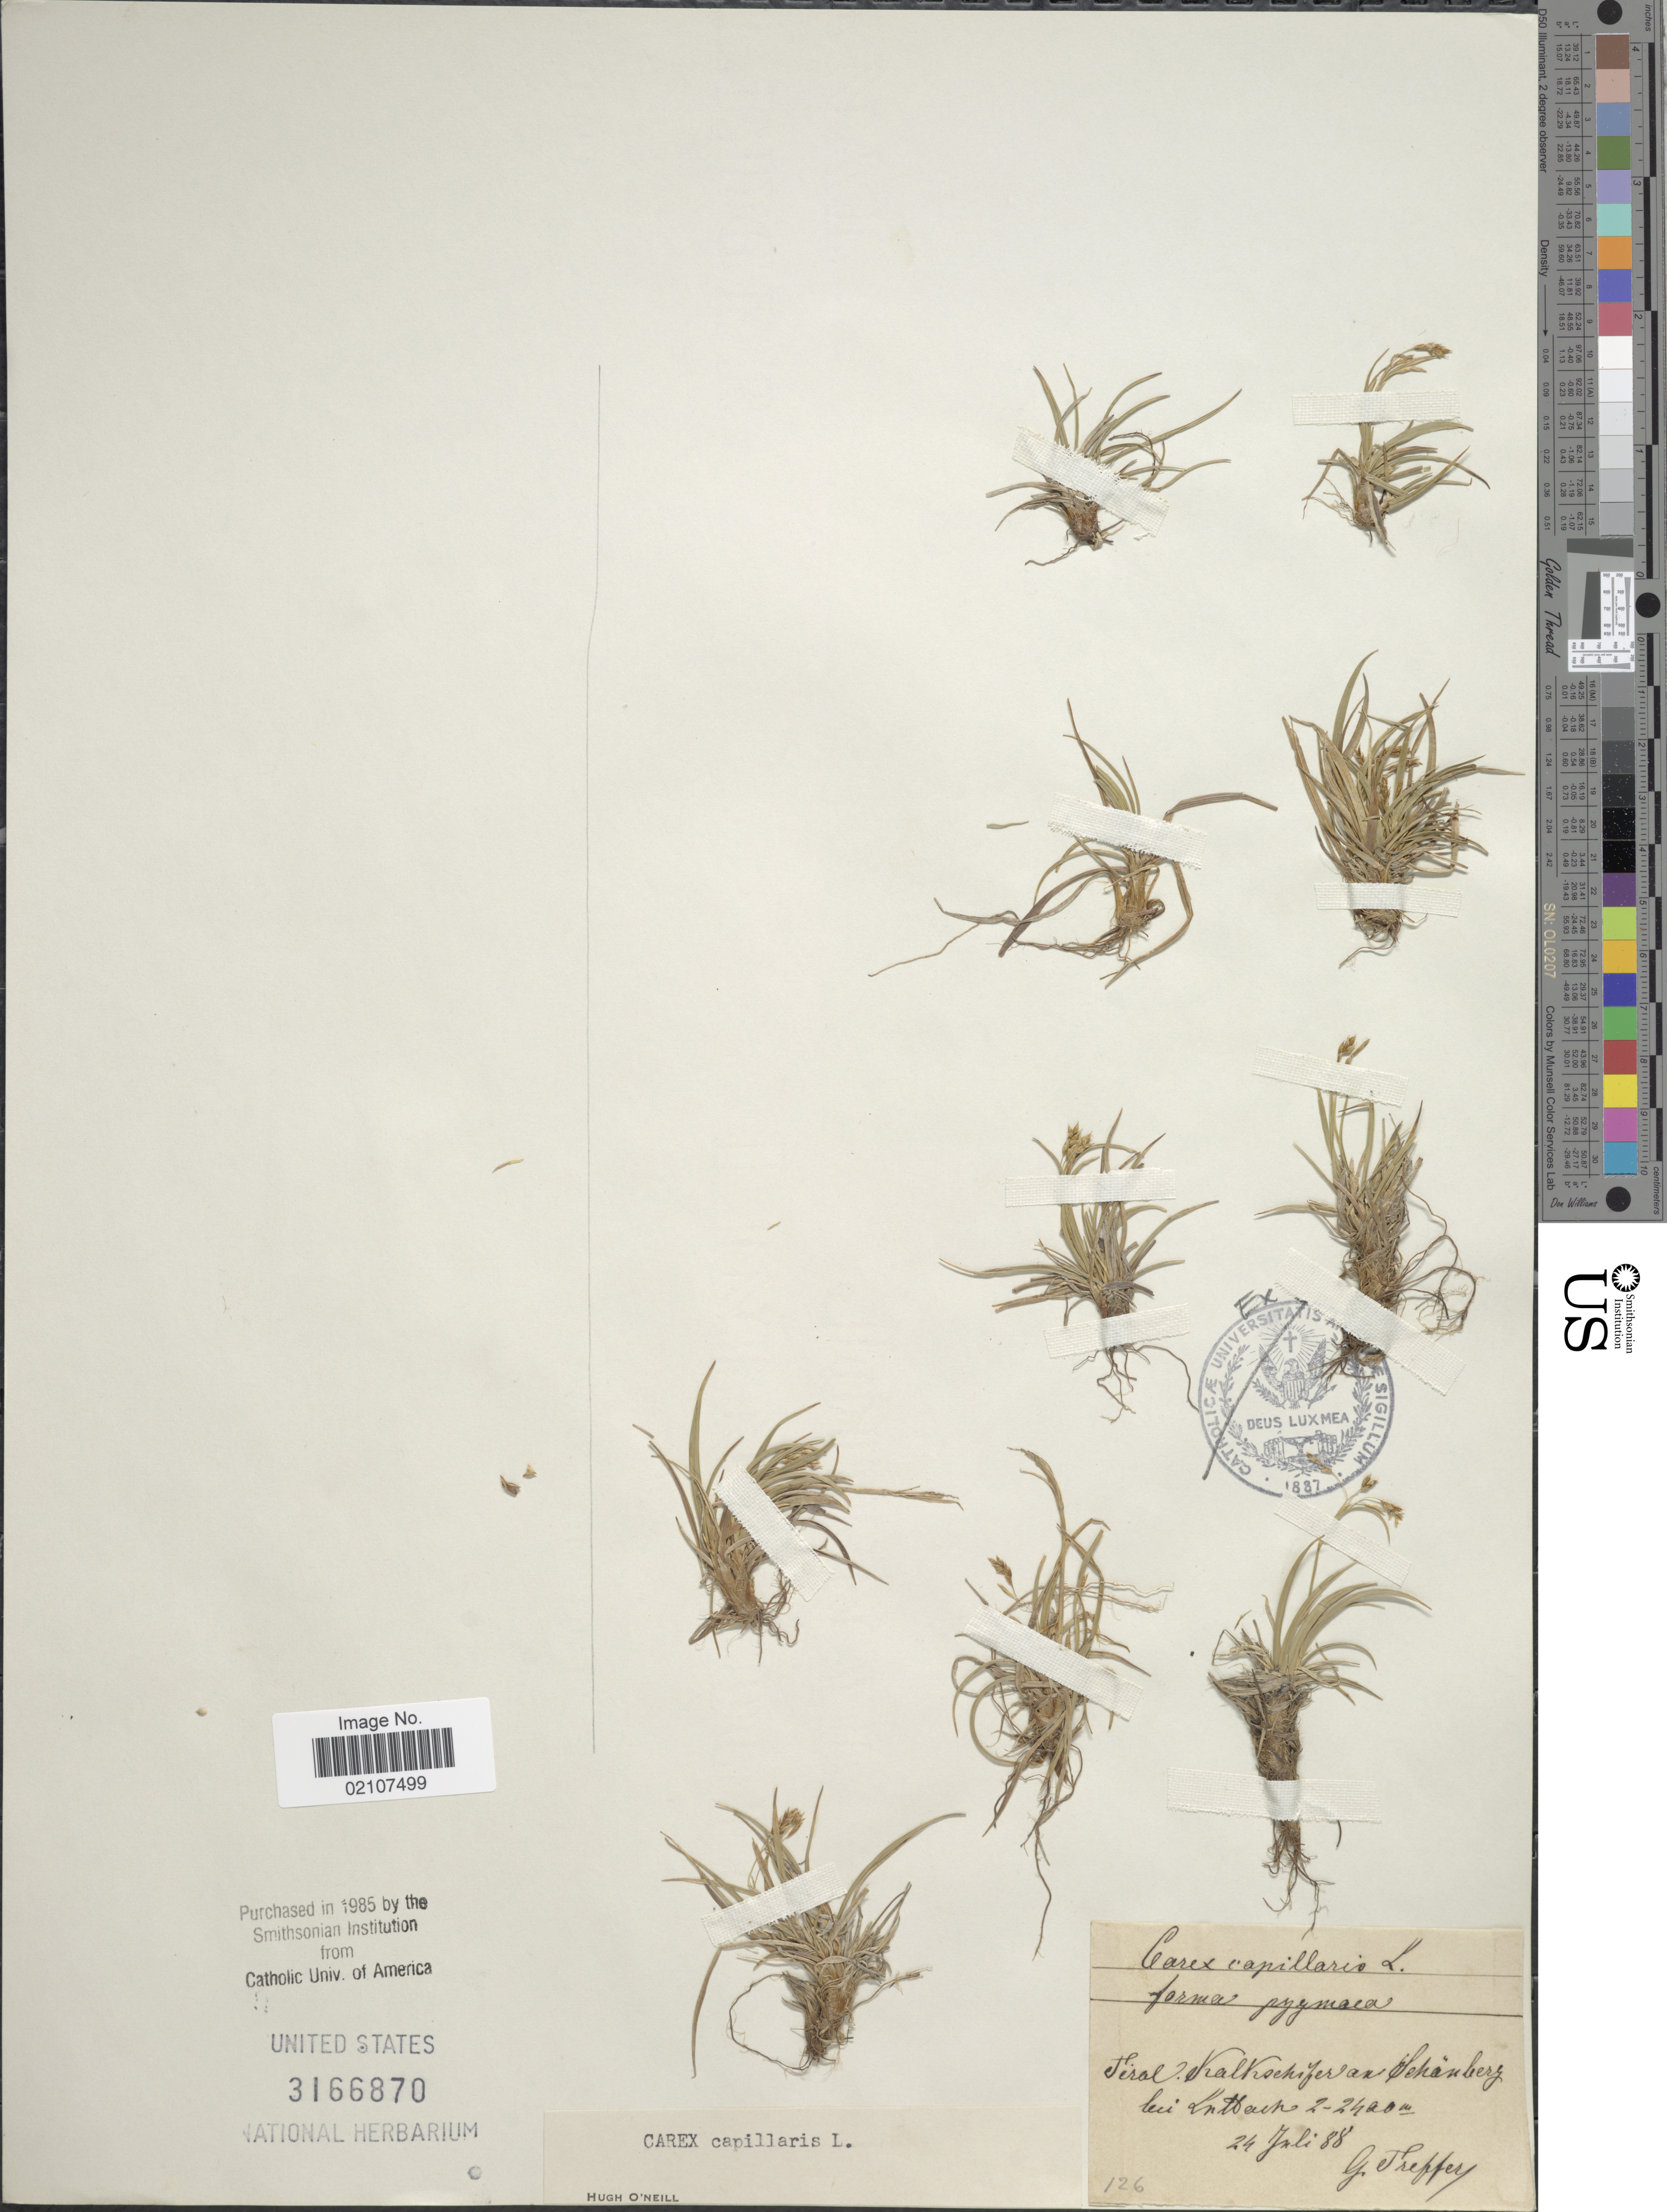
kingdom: Plantae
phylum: Tracheophyta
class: Liliopsida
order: Poales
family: Cyperaceae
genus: Carex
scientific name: Carex capillaris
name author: L.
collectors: G. Treffer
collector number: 126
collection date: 1888-07-24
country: Italy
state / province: Trentino-Alto Adige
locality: Tirol, Kalkschiefer an Schönberg bei Luttach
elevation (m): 2000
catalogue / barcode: US 3166870